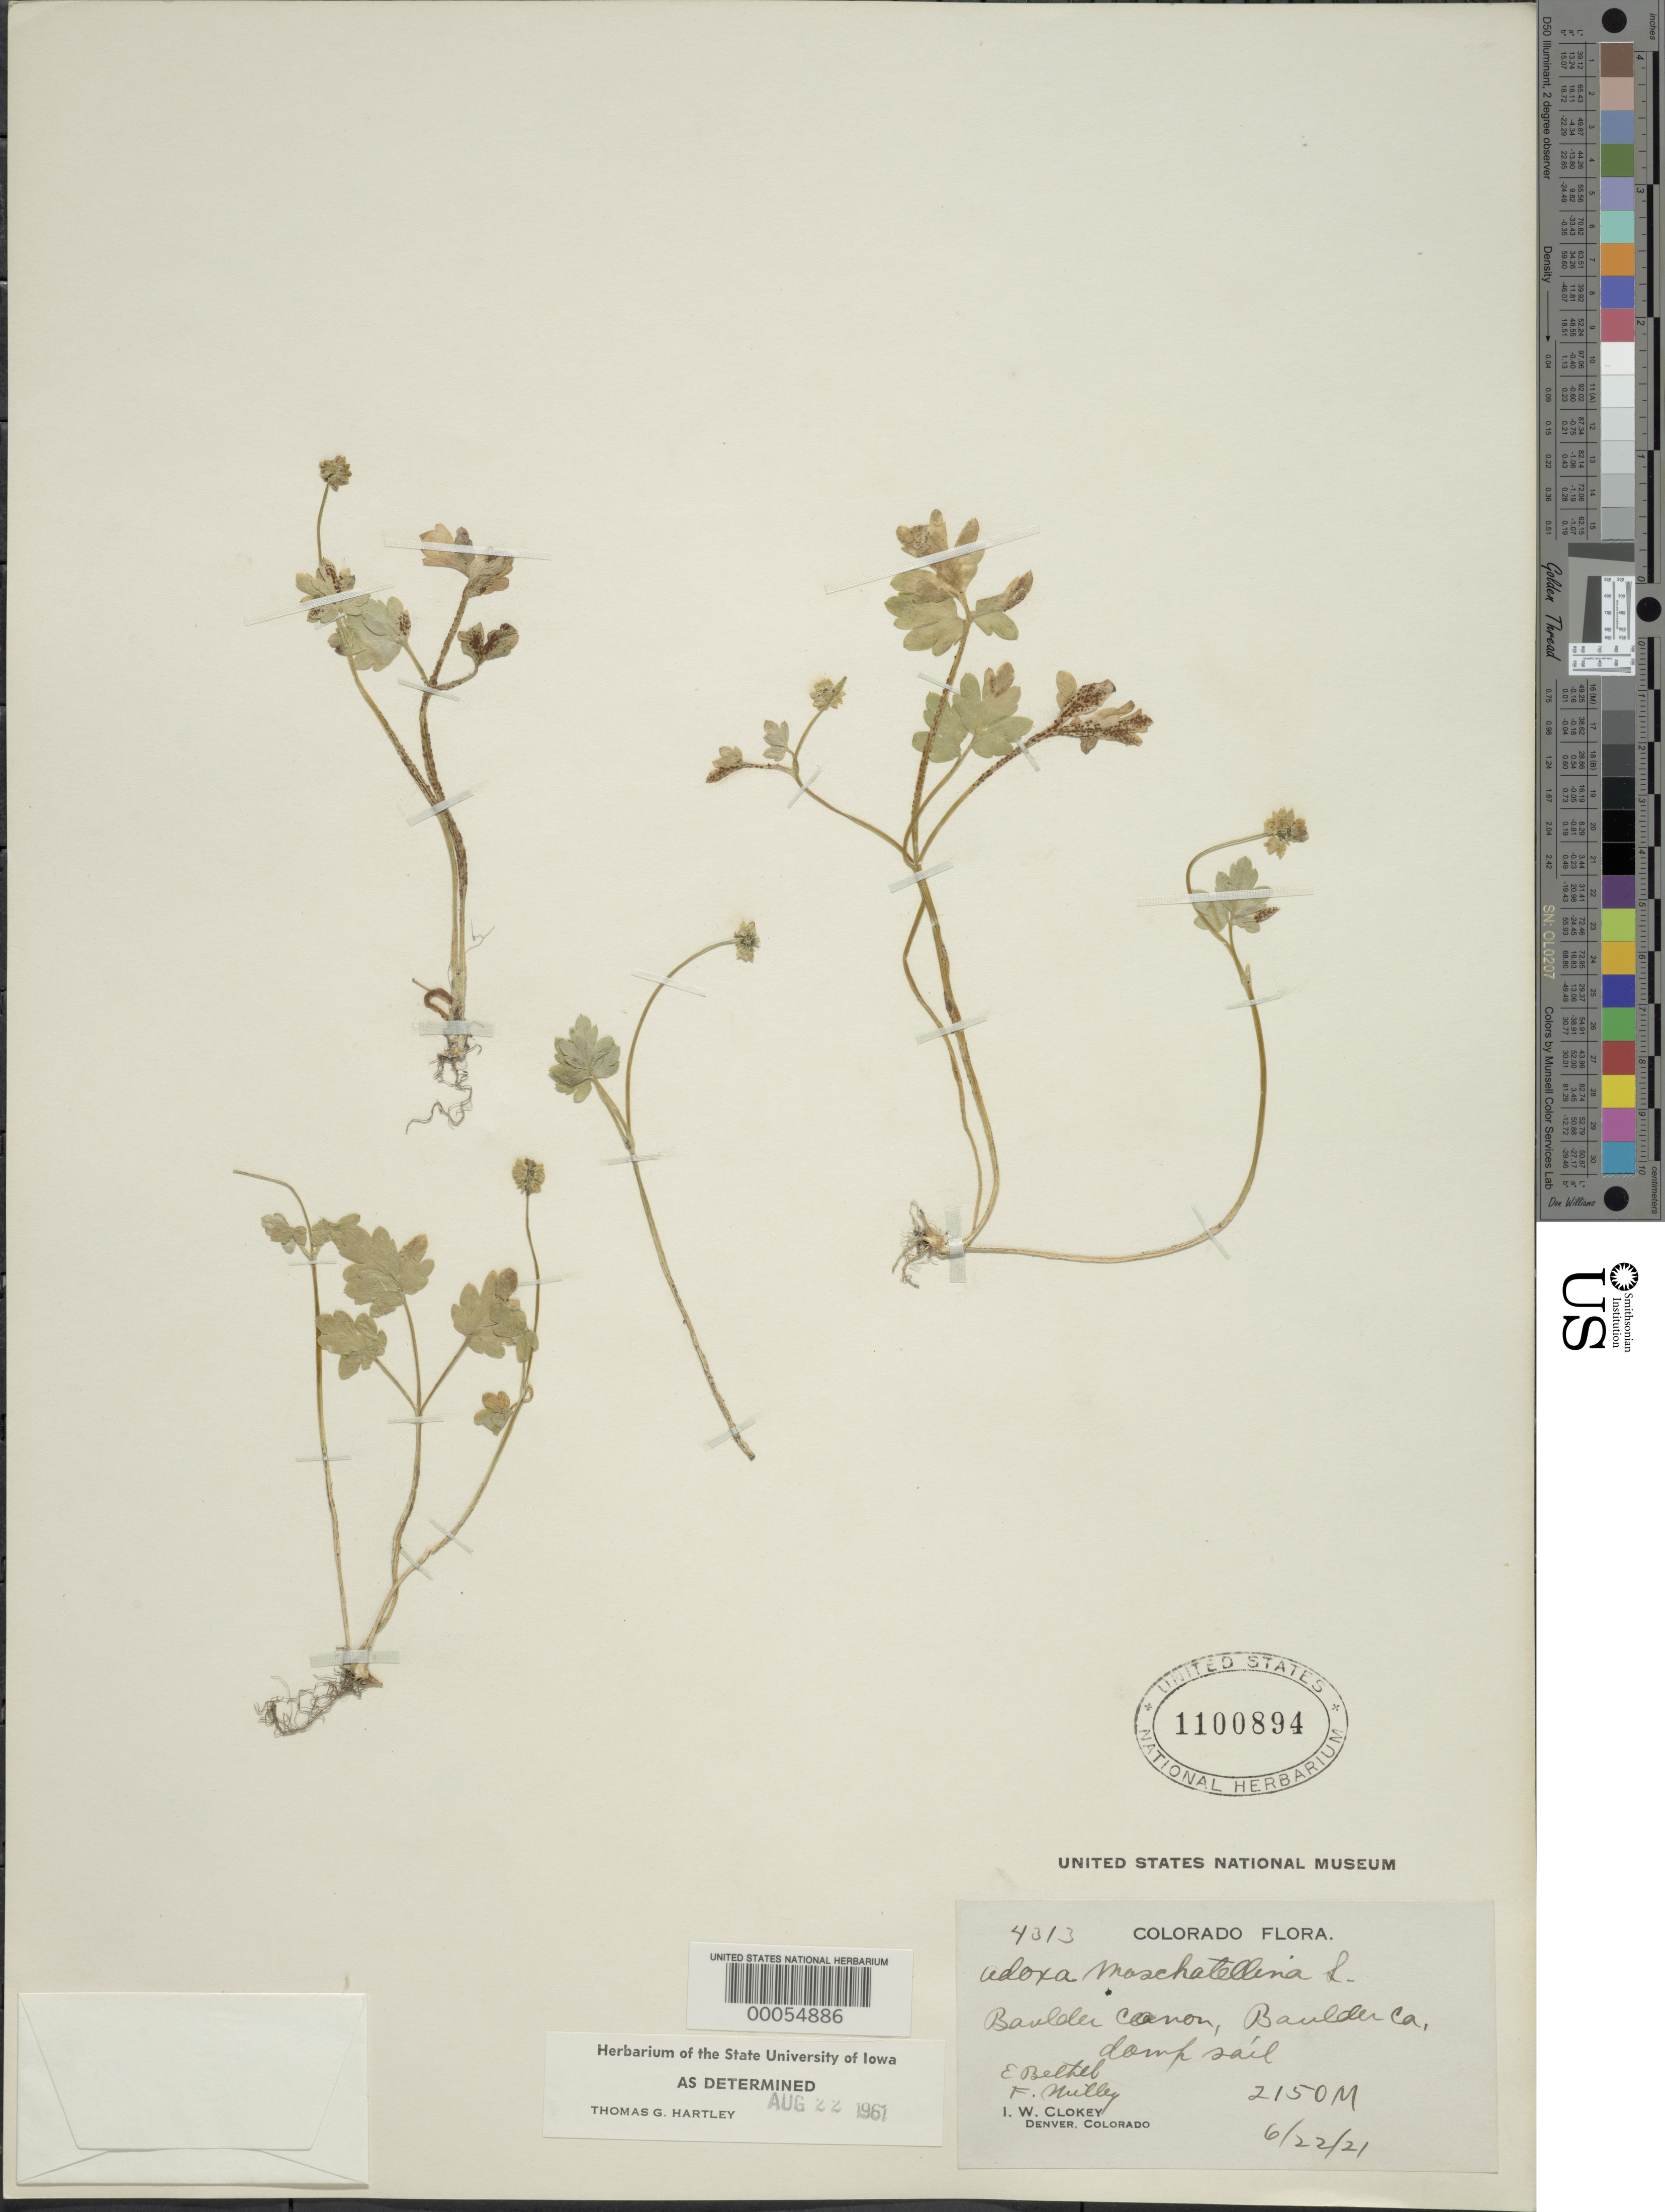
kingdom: Plantae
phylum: Tracheophyta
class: Magnoliopsida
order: Dipsacales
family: Viburnaceae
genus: Adoxa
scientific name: Adoxa moschatellina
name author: L.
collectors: I. W. Clokey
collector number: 4313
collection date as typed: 22 Jun 1921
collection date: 1921-06-22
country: United States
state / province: Colorado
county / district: Boulder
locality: Boulder canyon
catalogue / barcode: US 1100894